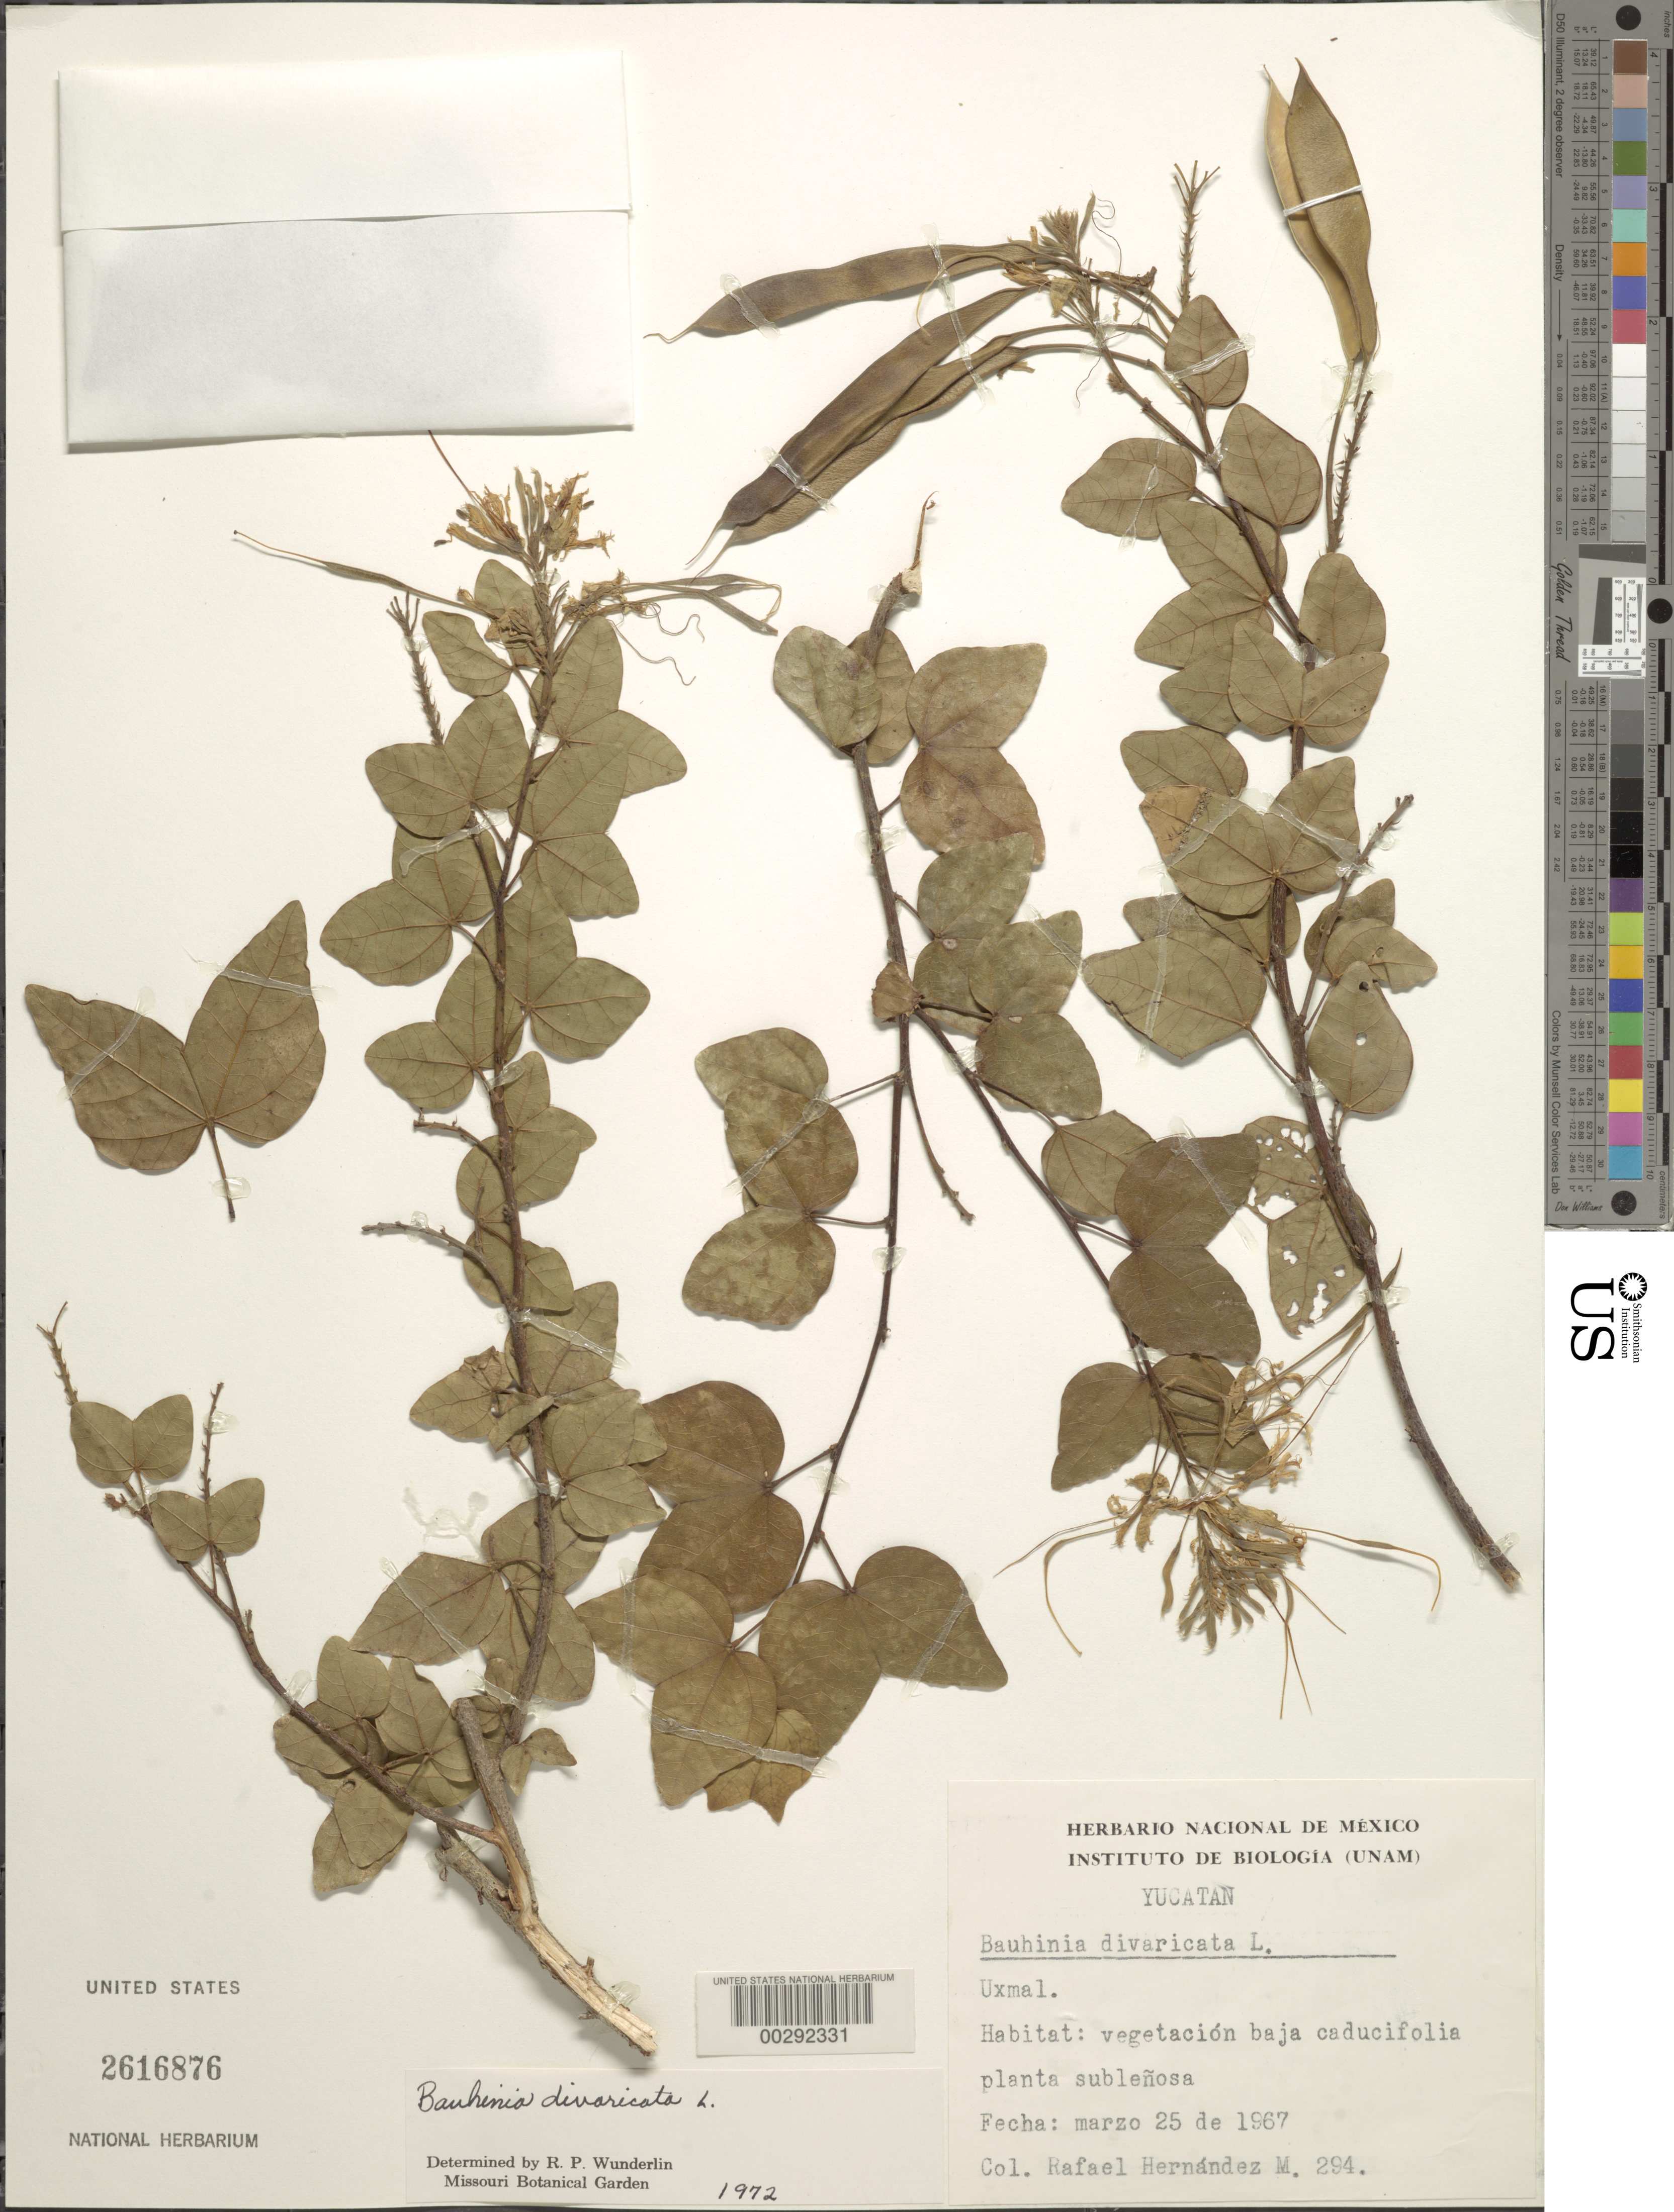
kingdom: Plantae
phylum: Tracheophyta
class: Magnoliopsida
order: Fabales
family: Fabaceae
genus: Bauhinia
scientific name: Bauhinia divaricata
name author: L.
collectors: R. Hernandez M.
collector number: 294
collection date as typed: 25 Mar 1967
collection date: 1967-03-25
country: Mexico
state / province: Yucatán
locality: Uxmal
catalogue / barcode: US 2616876